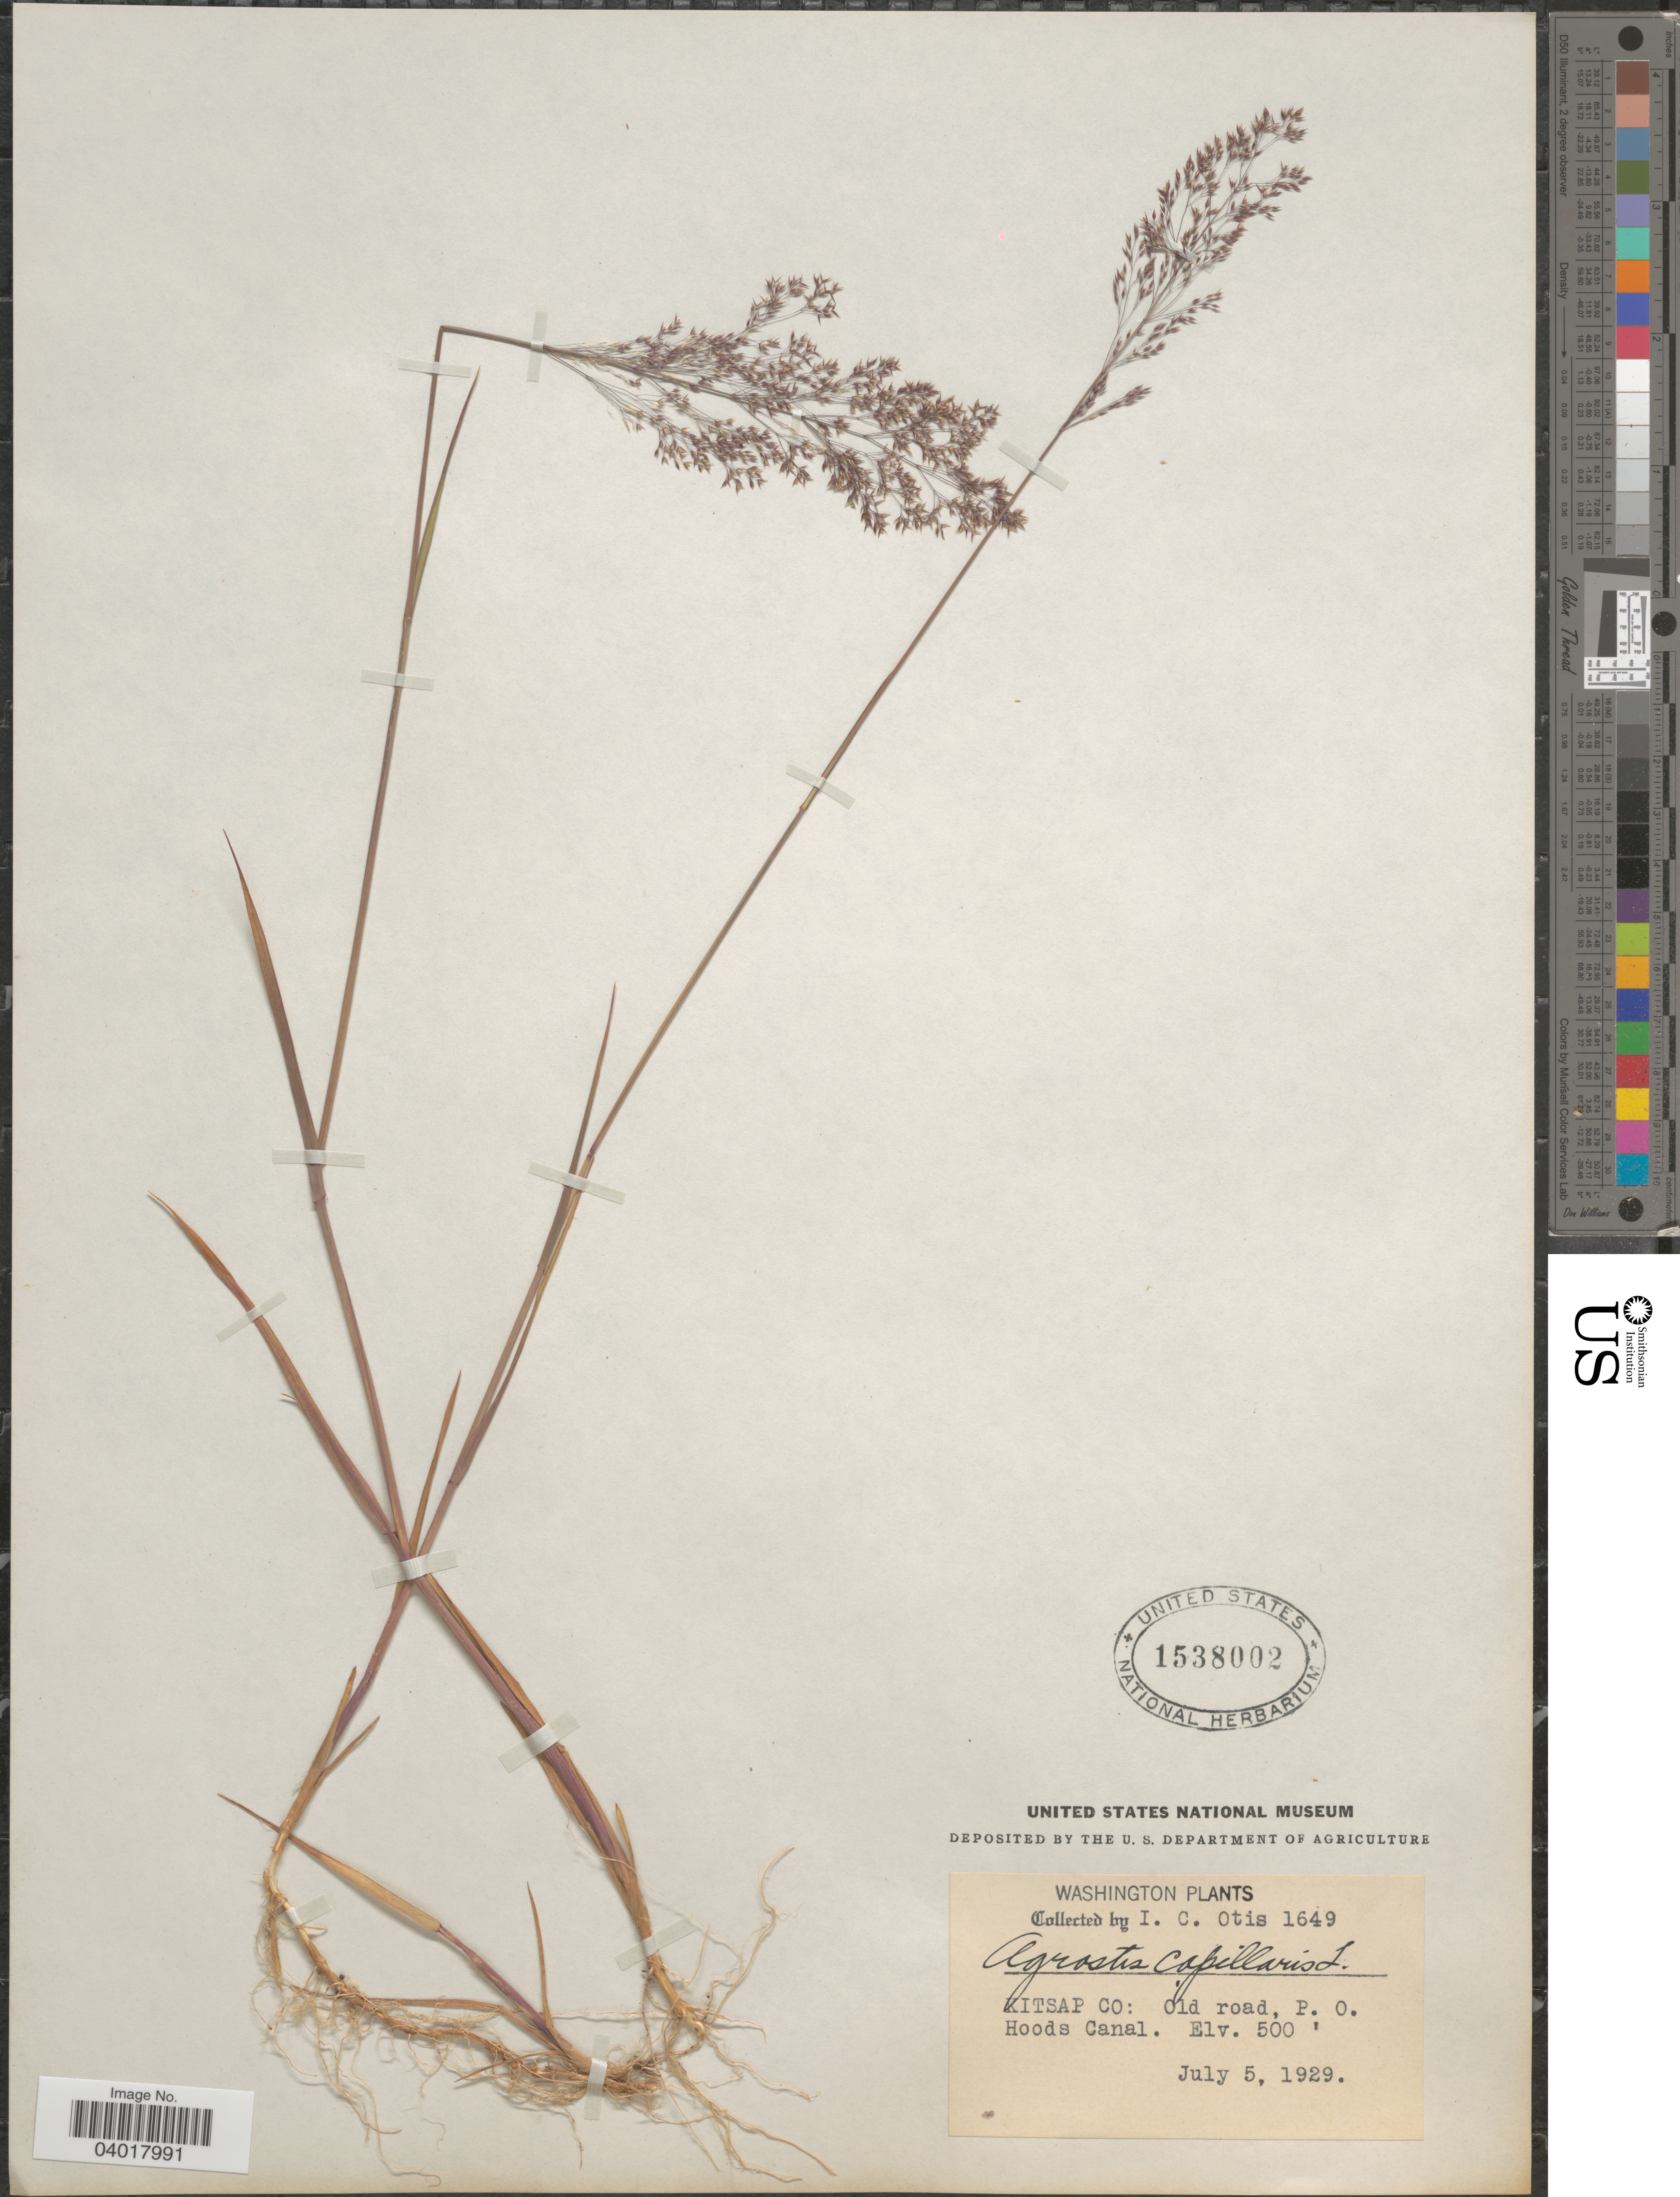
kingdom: Plantae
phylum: Tracheophyta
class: Liliopsida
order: Poales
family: Poaceae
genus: Agrostis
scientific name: Agrostis capillaris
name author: L.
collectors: I. C. Otis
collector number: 1649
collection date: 1929-07-05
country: United States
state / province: Washington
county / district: Kitsap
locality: Kitsap Co: Old road, P. O. Hoods Canal.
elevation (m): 152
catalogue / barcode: US 1538002